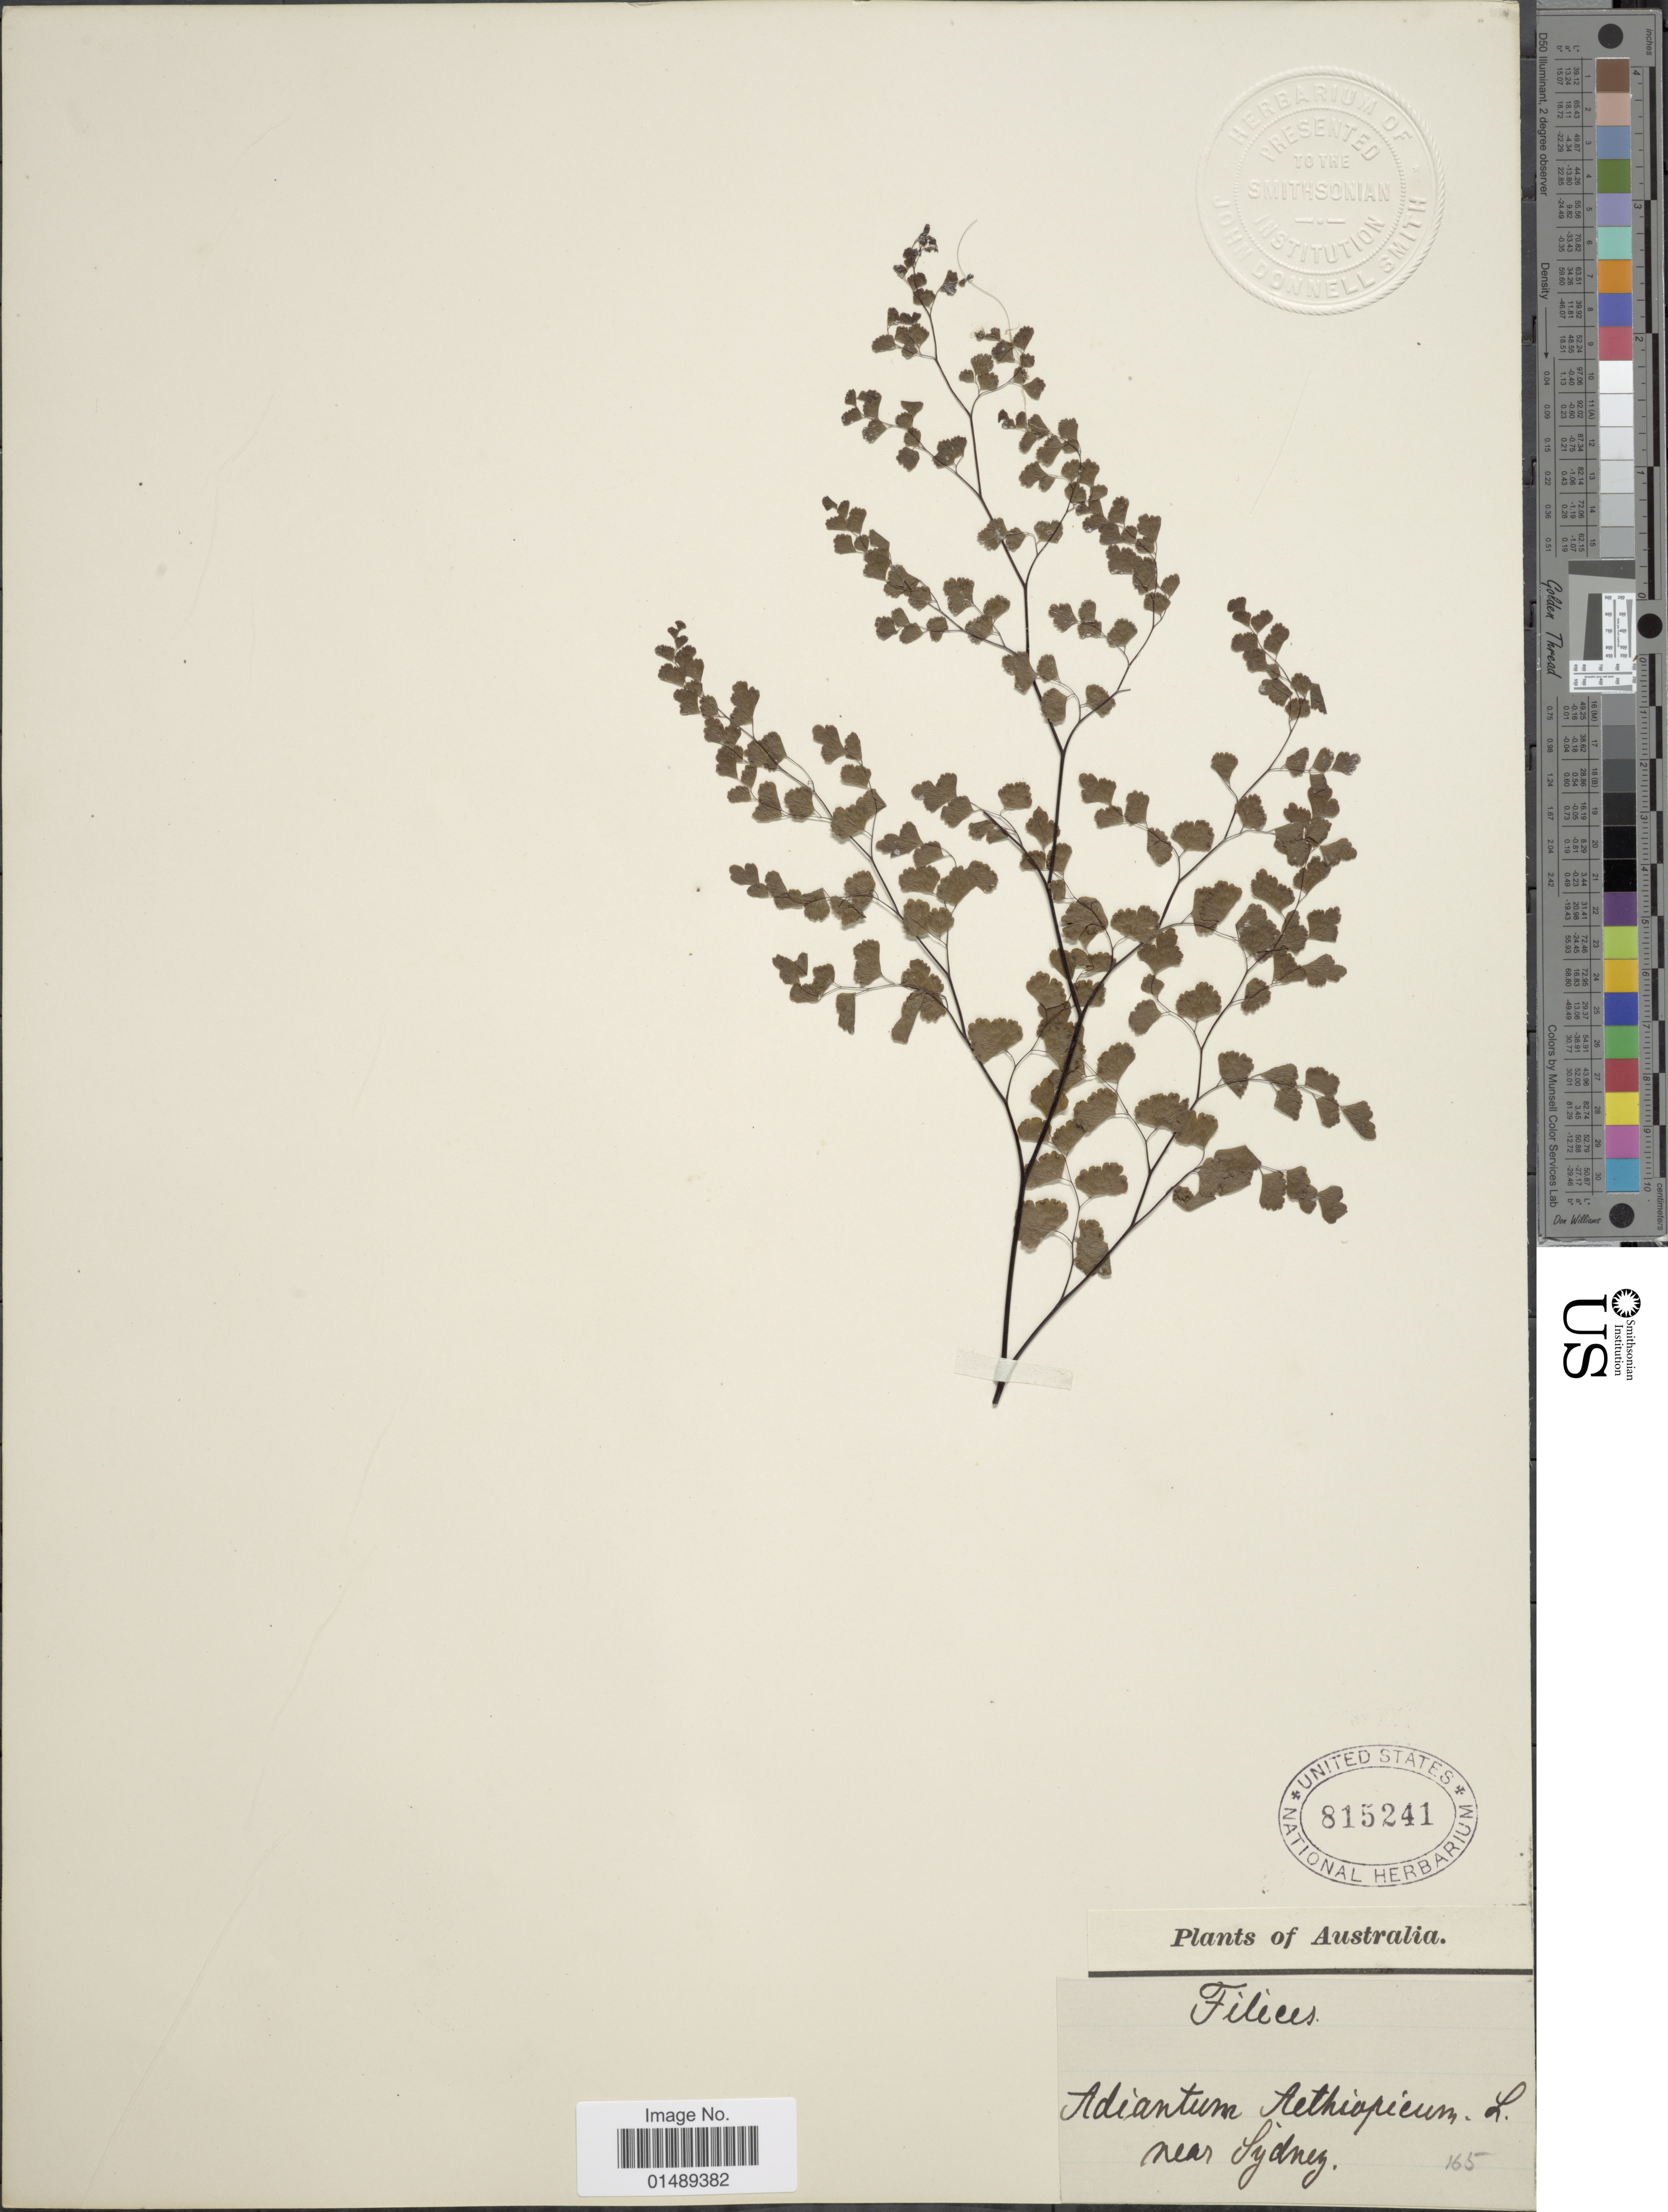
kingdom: Plantae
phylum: Tracheophyta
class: Polypodiopsida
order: Polypodiales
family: Pteridaceae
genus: Adiantum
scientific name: Adiantum poiretii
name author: Wikstr.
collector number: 165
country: Australia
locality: Near Sydney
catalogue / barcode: US 815241